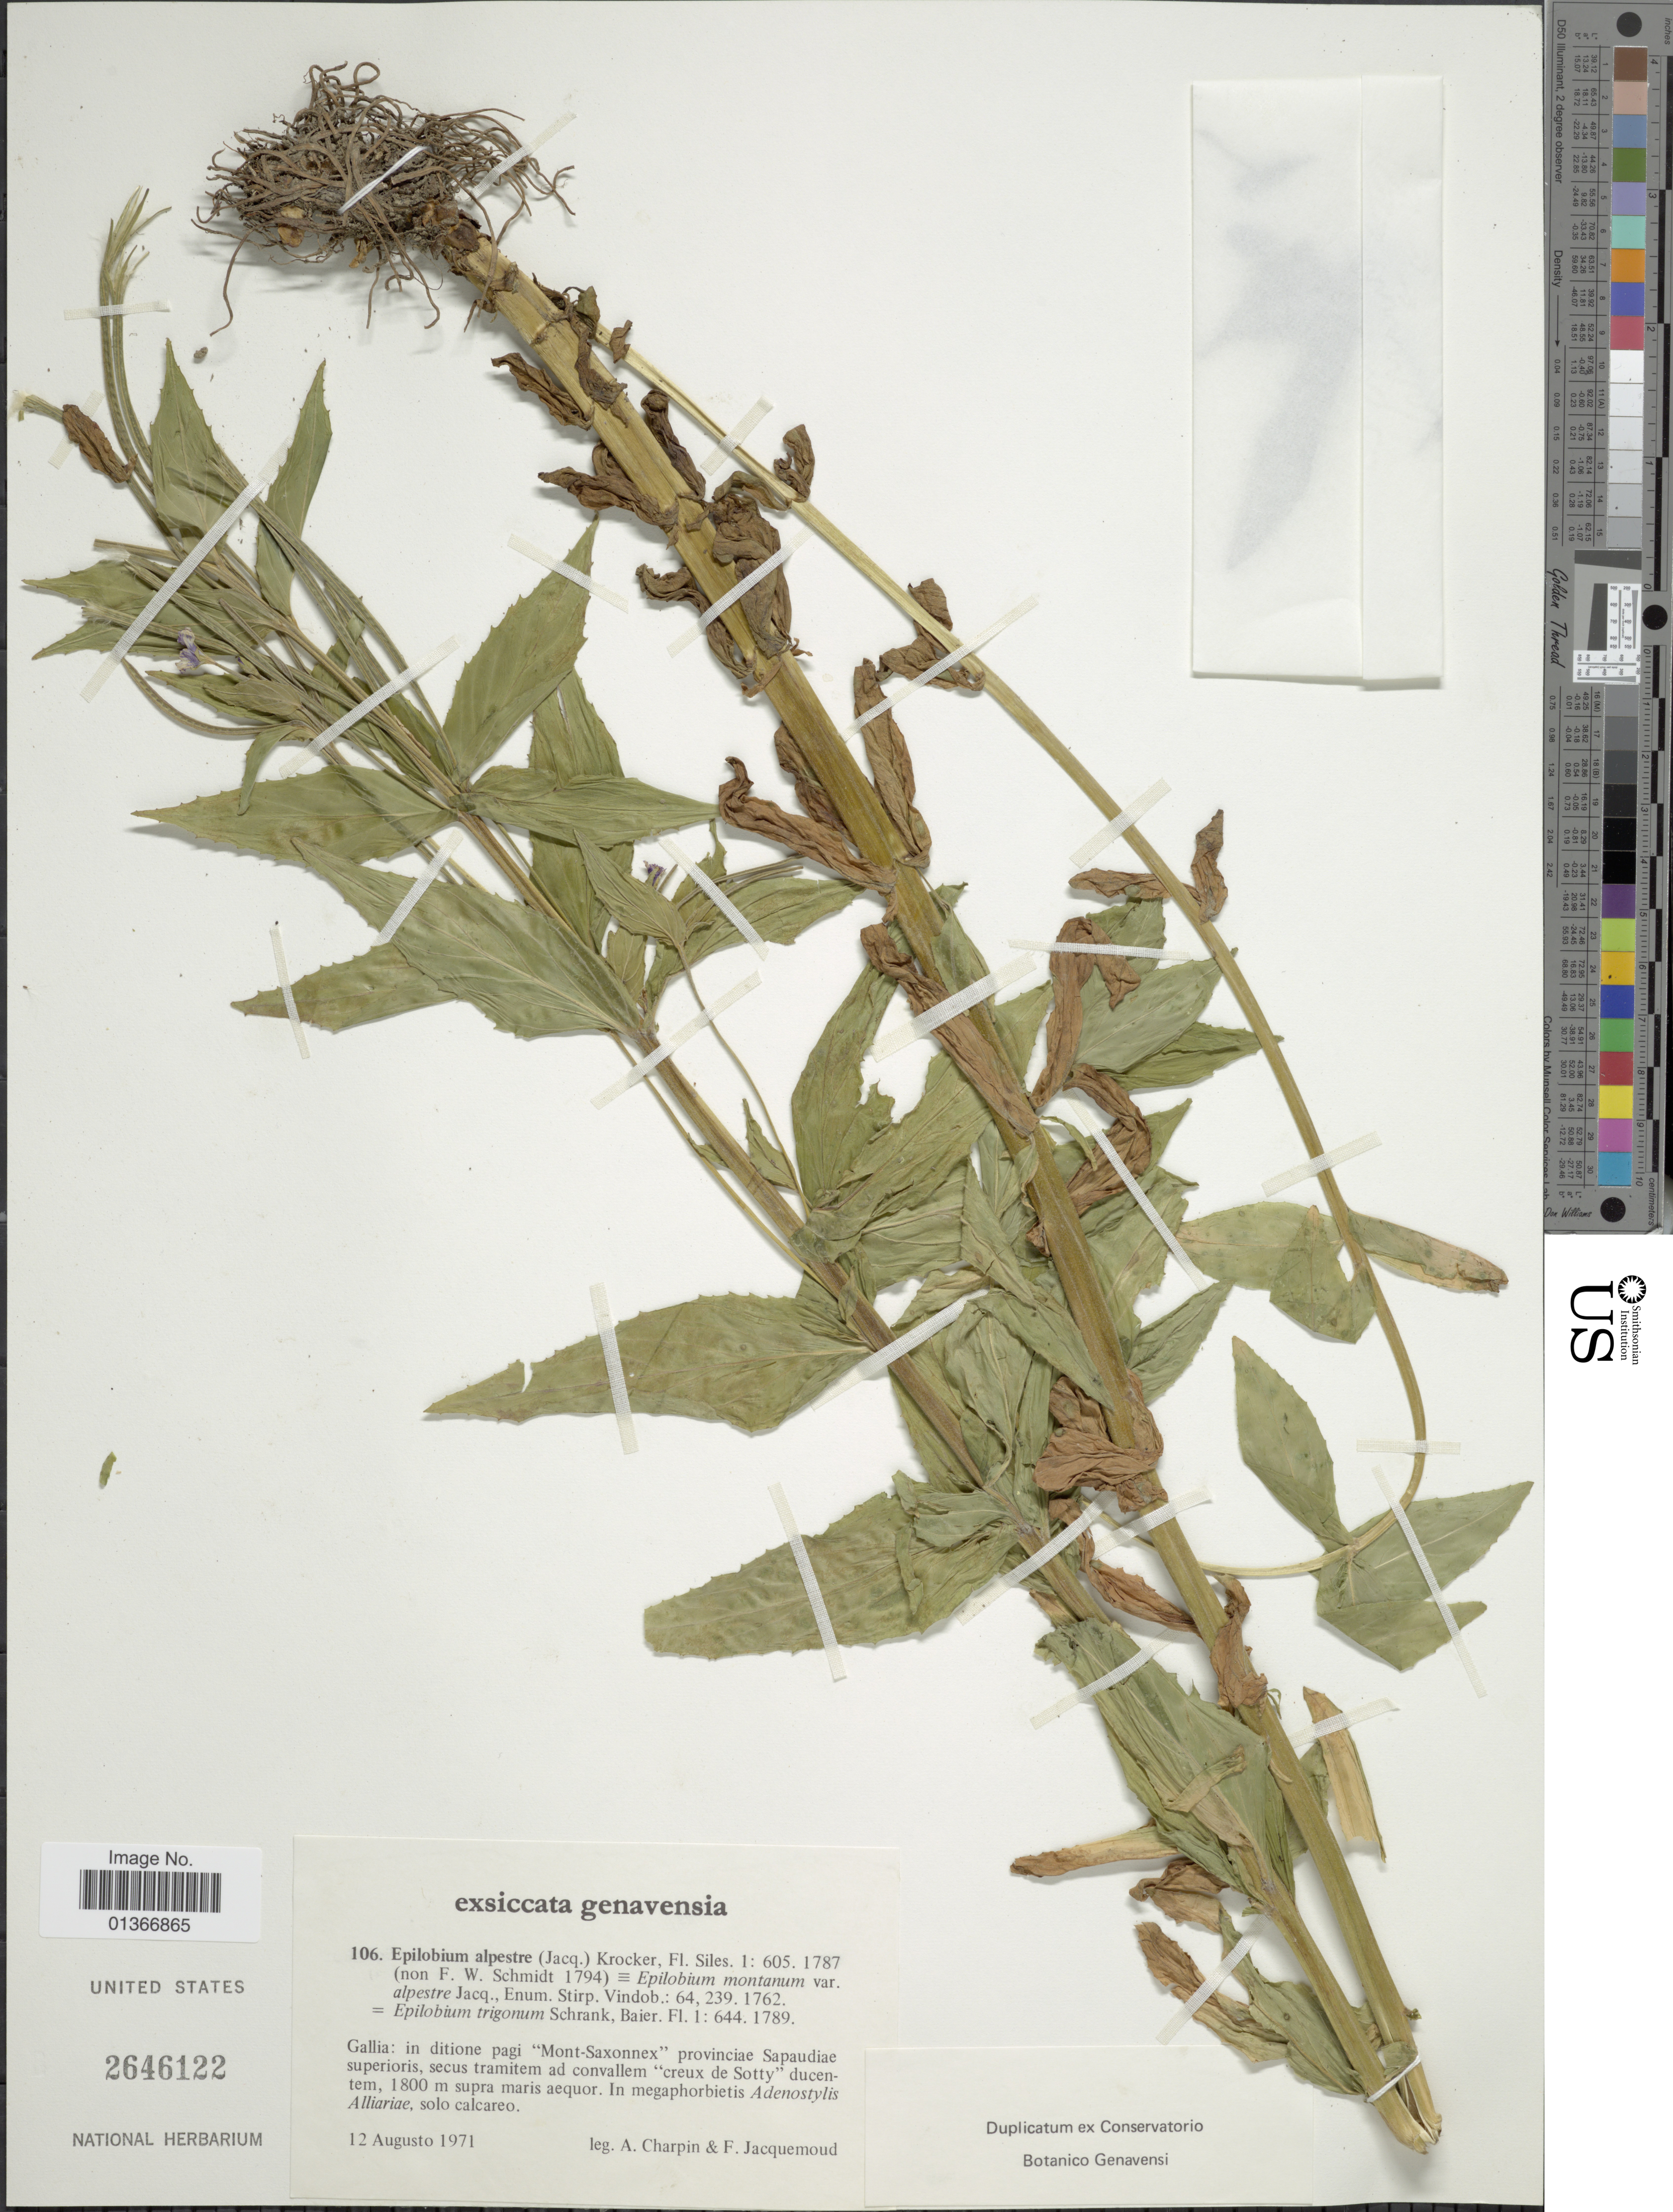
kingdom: Plantae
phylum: Tracheophyta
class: Magnoliopsida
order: Myrtales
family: Onagraceae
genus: Epilobium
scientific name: Epilobium alpestre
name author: (Jacq.) Krock.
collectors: A. Charpin & F. Jacquemoud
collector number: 106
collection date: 1971-08-12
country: France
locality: Gallia: in ditione pagi "Mont-Saxonnex" provinciæ Sapaudiæ superioris, secus tramitem ad convallem "creux de Sotty" ducentem.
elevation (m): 1800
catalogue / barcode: US 2646122